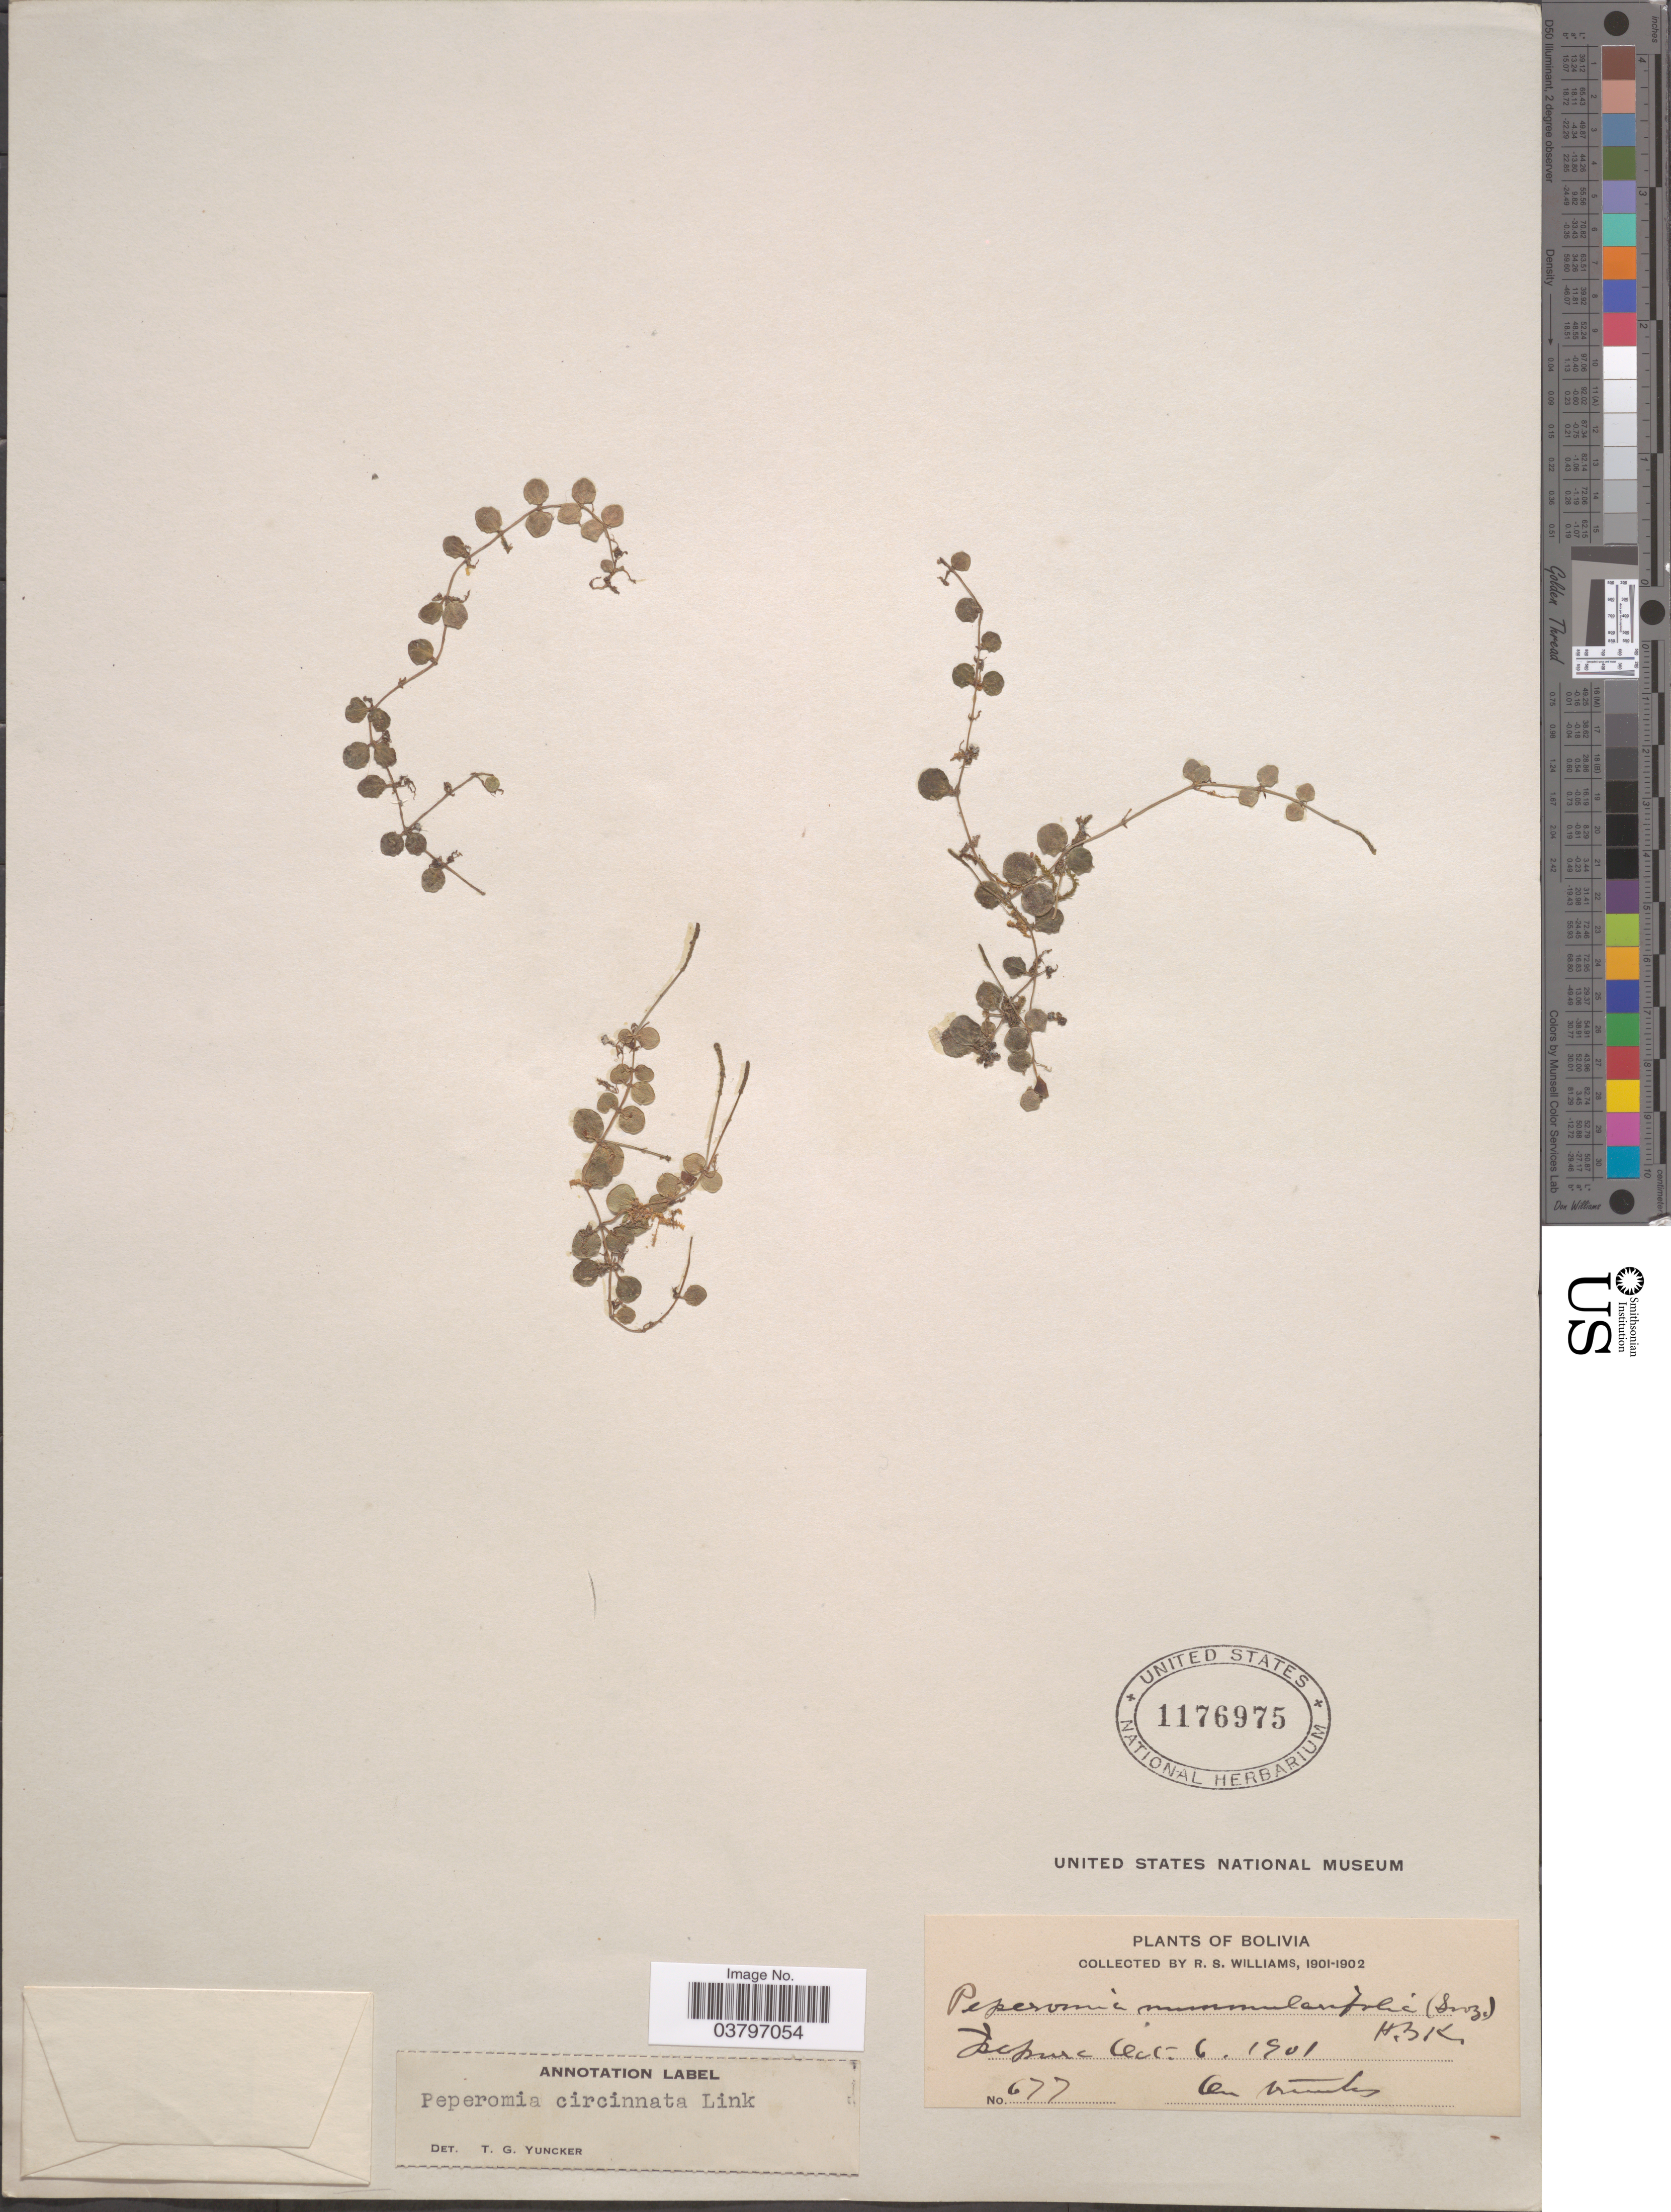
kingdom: Plantae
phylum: Tracheophyta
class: Magnoliopsida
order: Piperales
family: Piperaceae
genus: Peperomia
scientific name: Peperomia circinnata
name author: Link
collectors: R. S. Williams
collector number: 677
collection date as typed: Oct. 6, 1901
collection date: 1901-10-06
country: Bolivia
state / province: La Páz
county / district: Larecaja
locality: Isupuri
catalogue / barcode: US 1176975